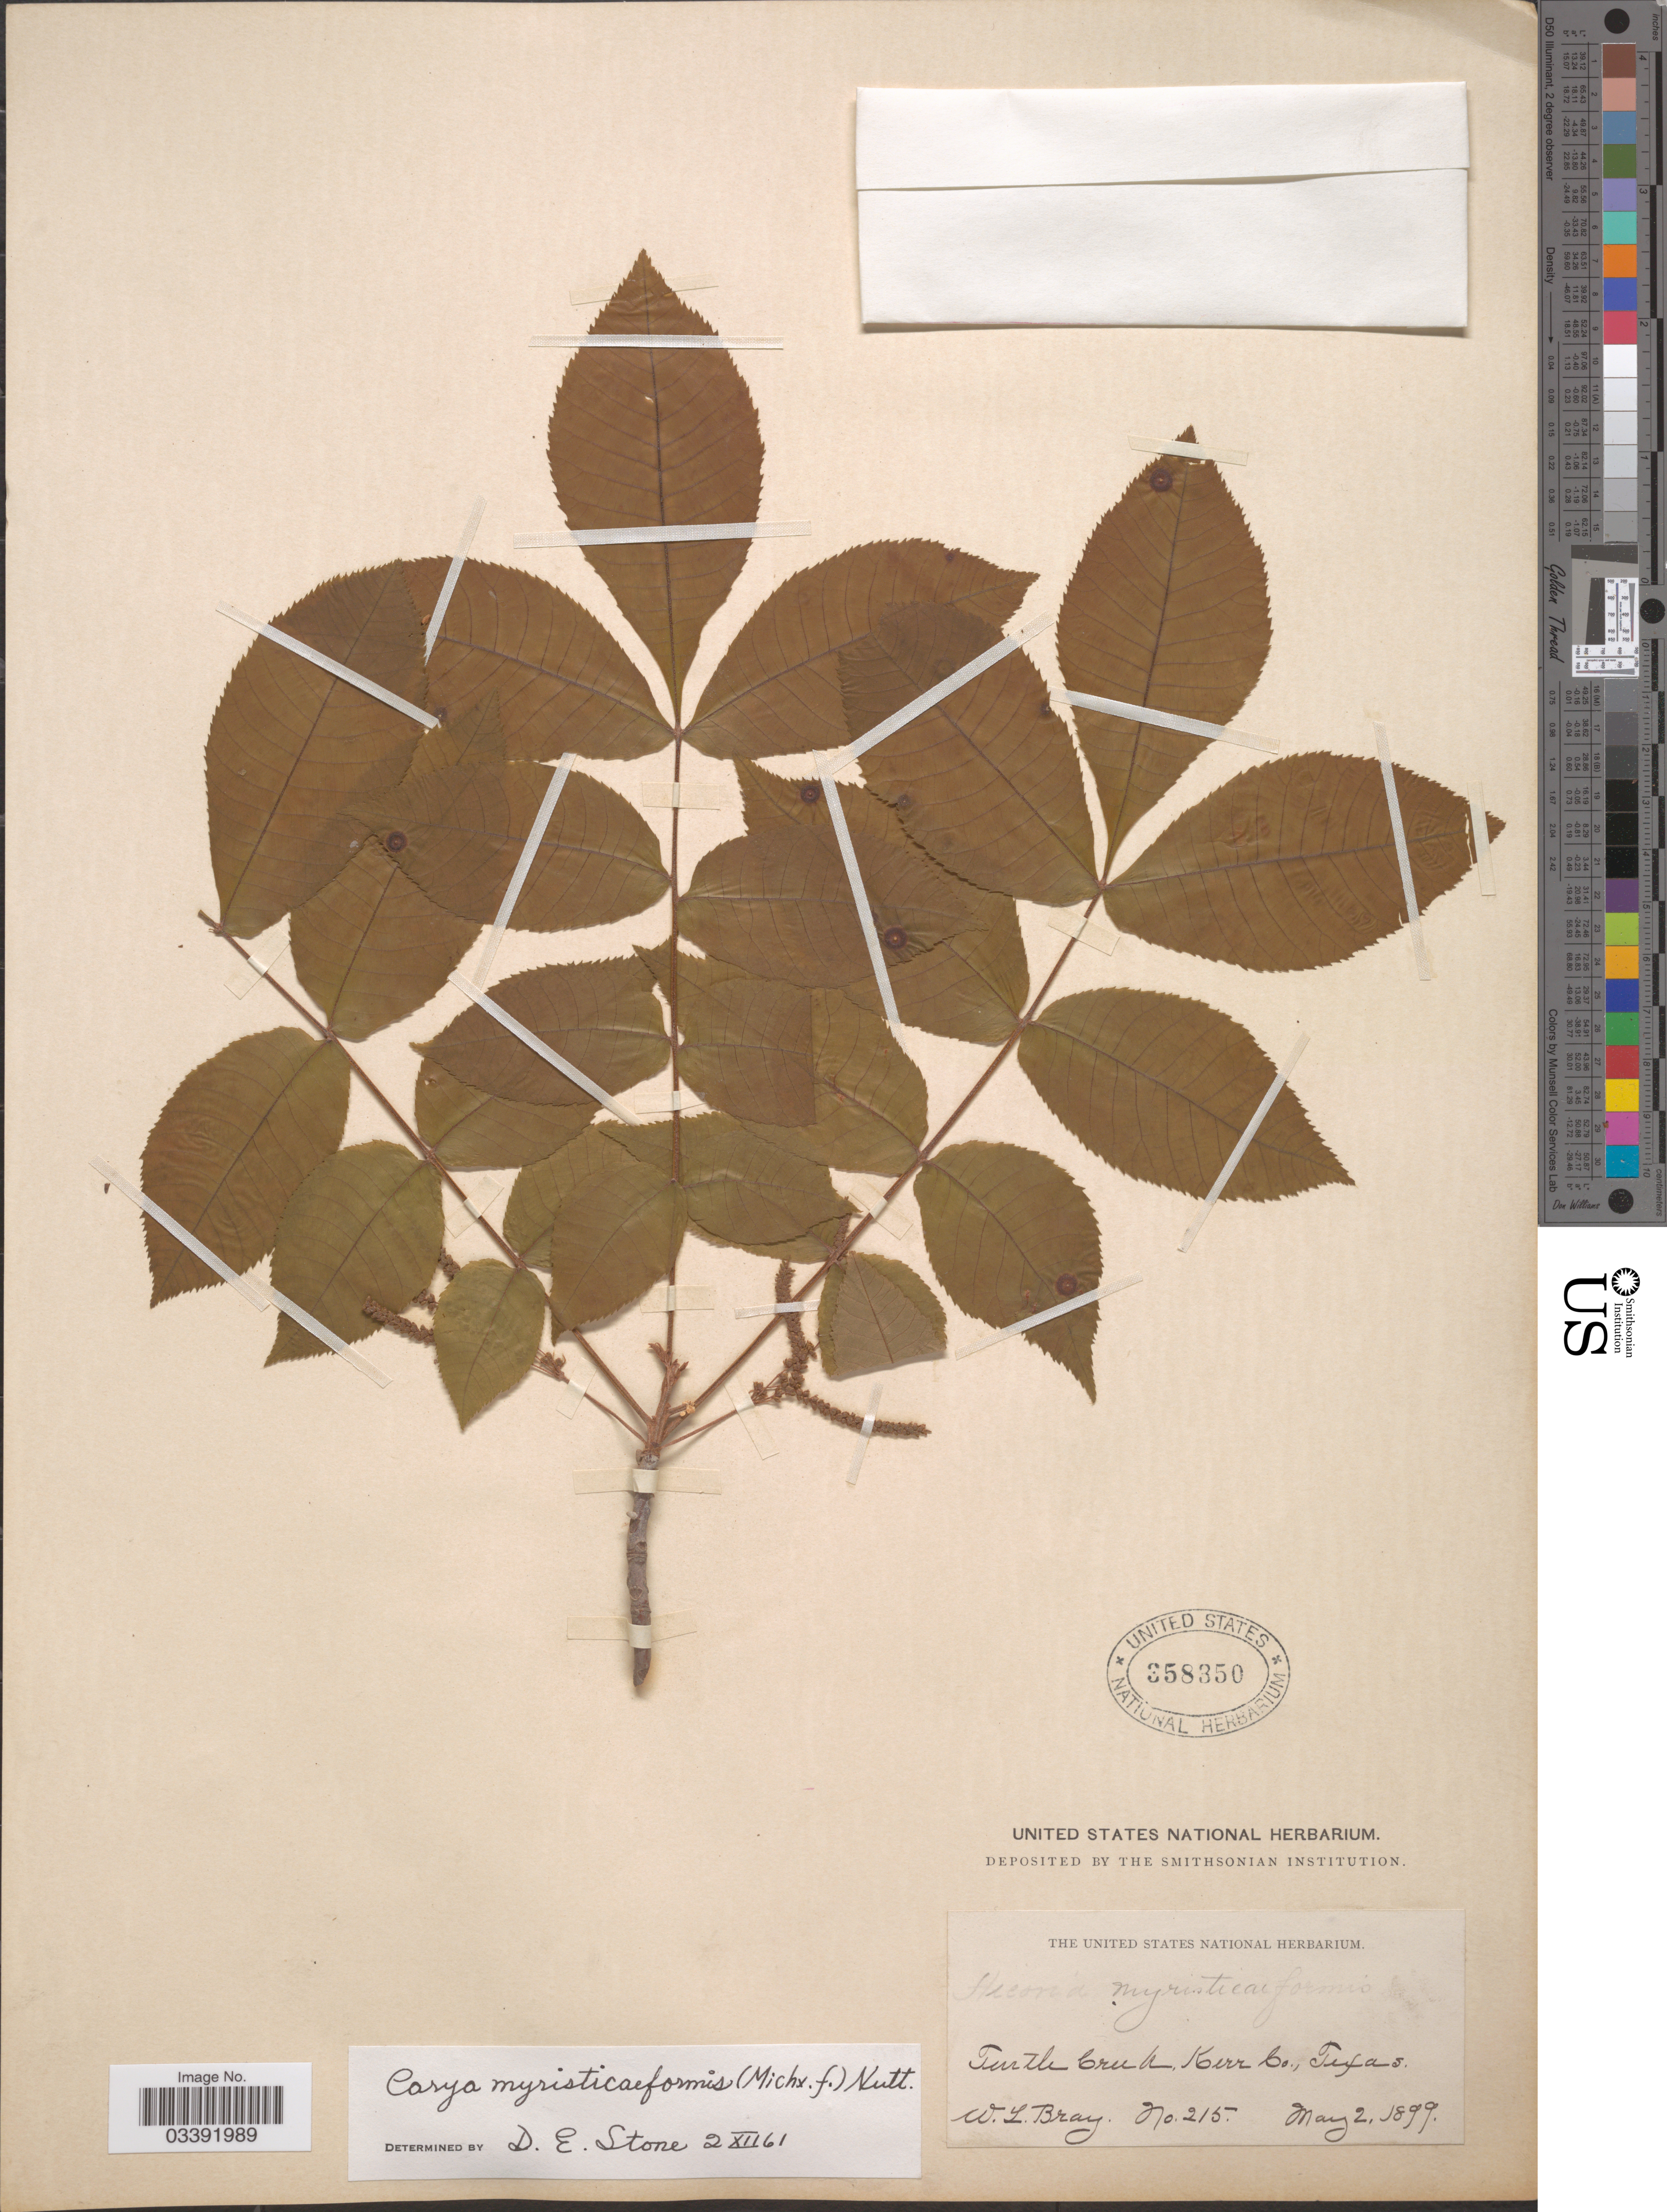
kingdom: Plantae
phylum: Tracheophyta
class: Magnoliopsida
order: Fagales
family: Juglandaceae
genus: Carya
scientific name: Carya myristiciformis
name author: (F. Michx.) Nutt.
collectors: W. L. Bray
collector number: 215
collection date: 1899-05-02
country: United States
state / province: Texas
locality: Turtle Creek, Kerr Co.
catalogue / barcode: US 358350